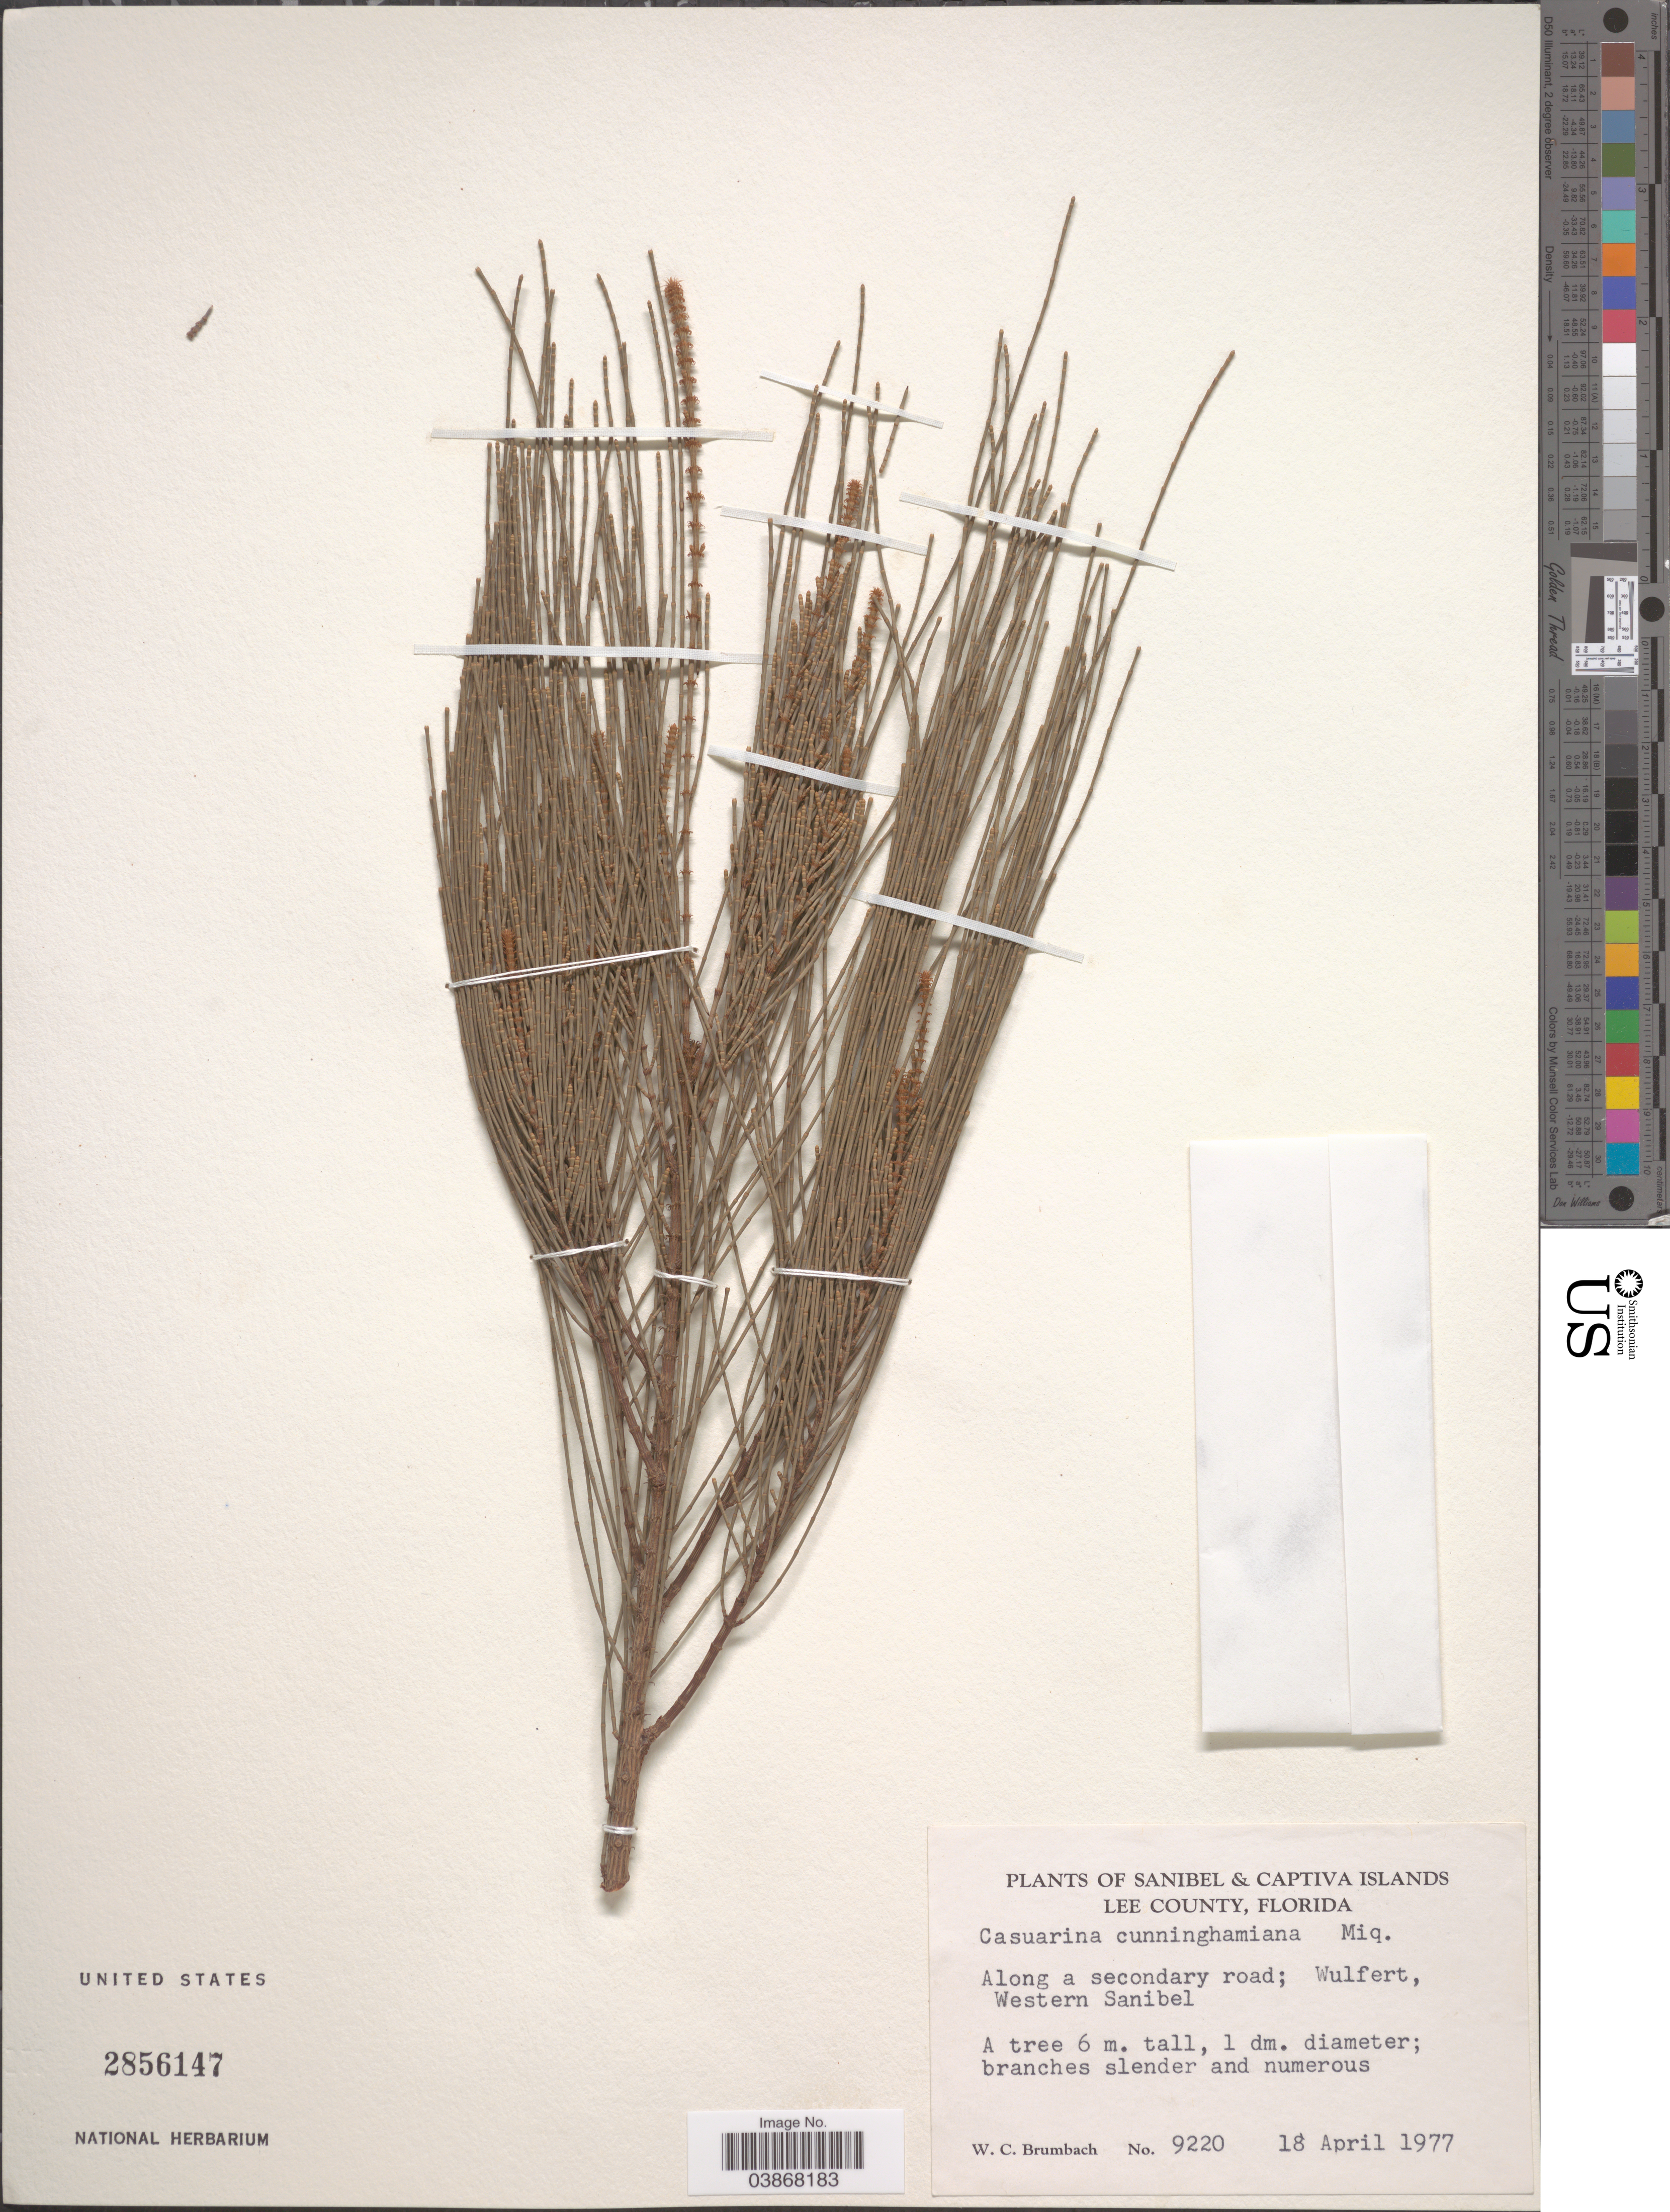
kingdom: Plantae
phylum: Tracheophyta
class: Magnoliopsida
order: Fagales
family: Casuarinaceae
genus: Casuarina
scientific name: Casuarina cunninghamiana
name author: Miq.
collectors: W. C. Brumbach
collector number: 9220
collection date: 1977-04-18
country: United States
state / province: Florida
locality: Lee County. Along a secondary road; Wulfert, Western Sanibel.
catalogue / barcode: US 2856147